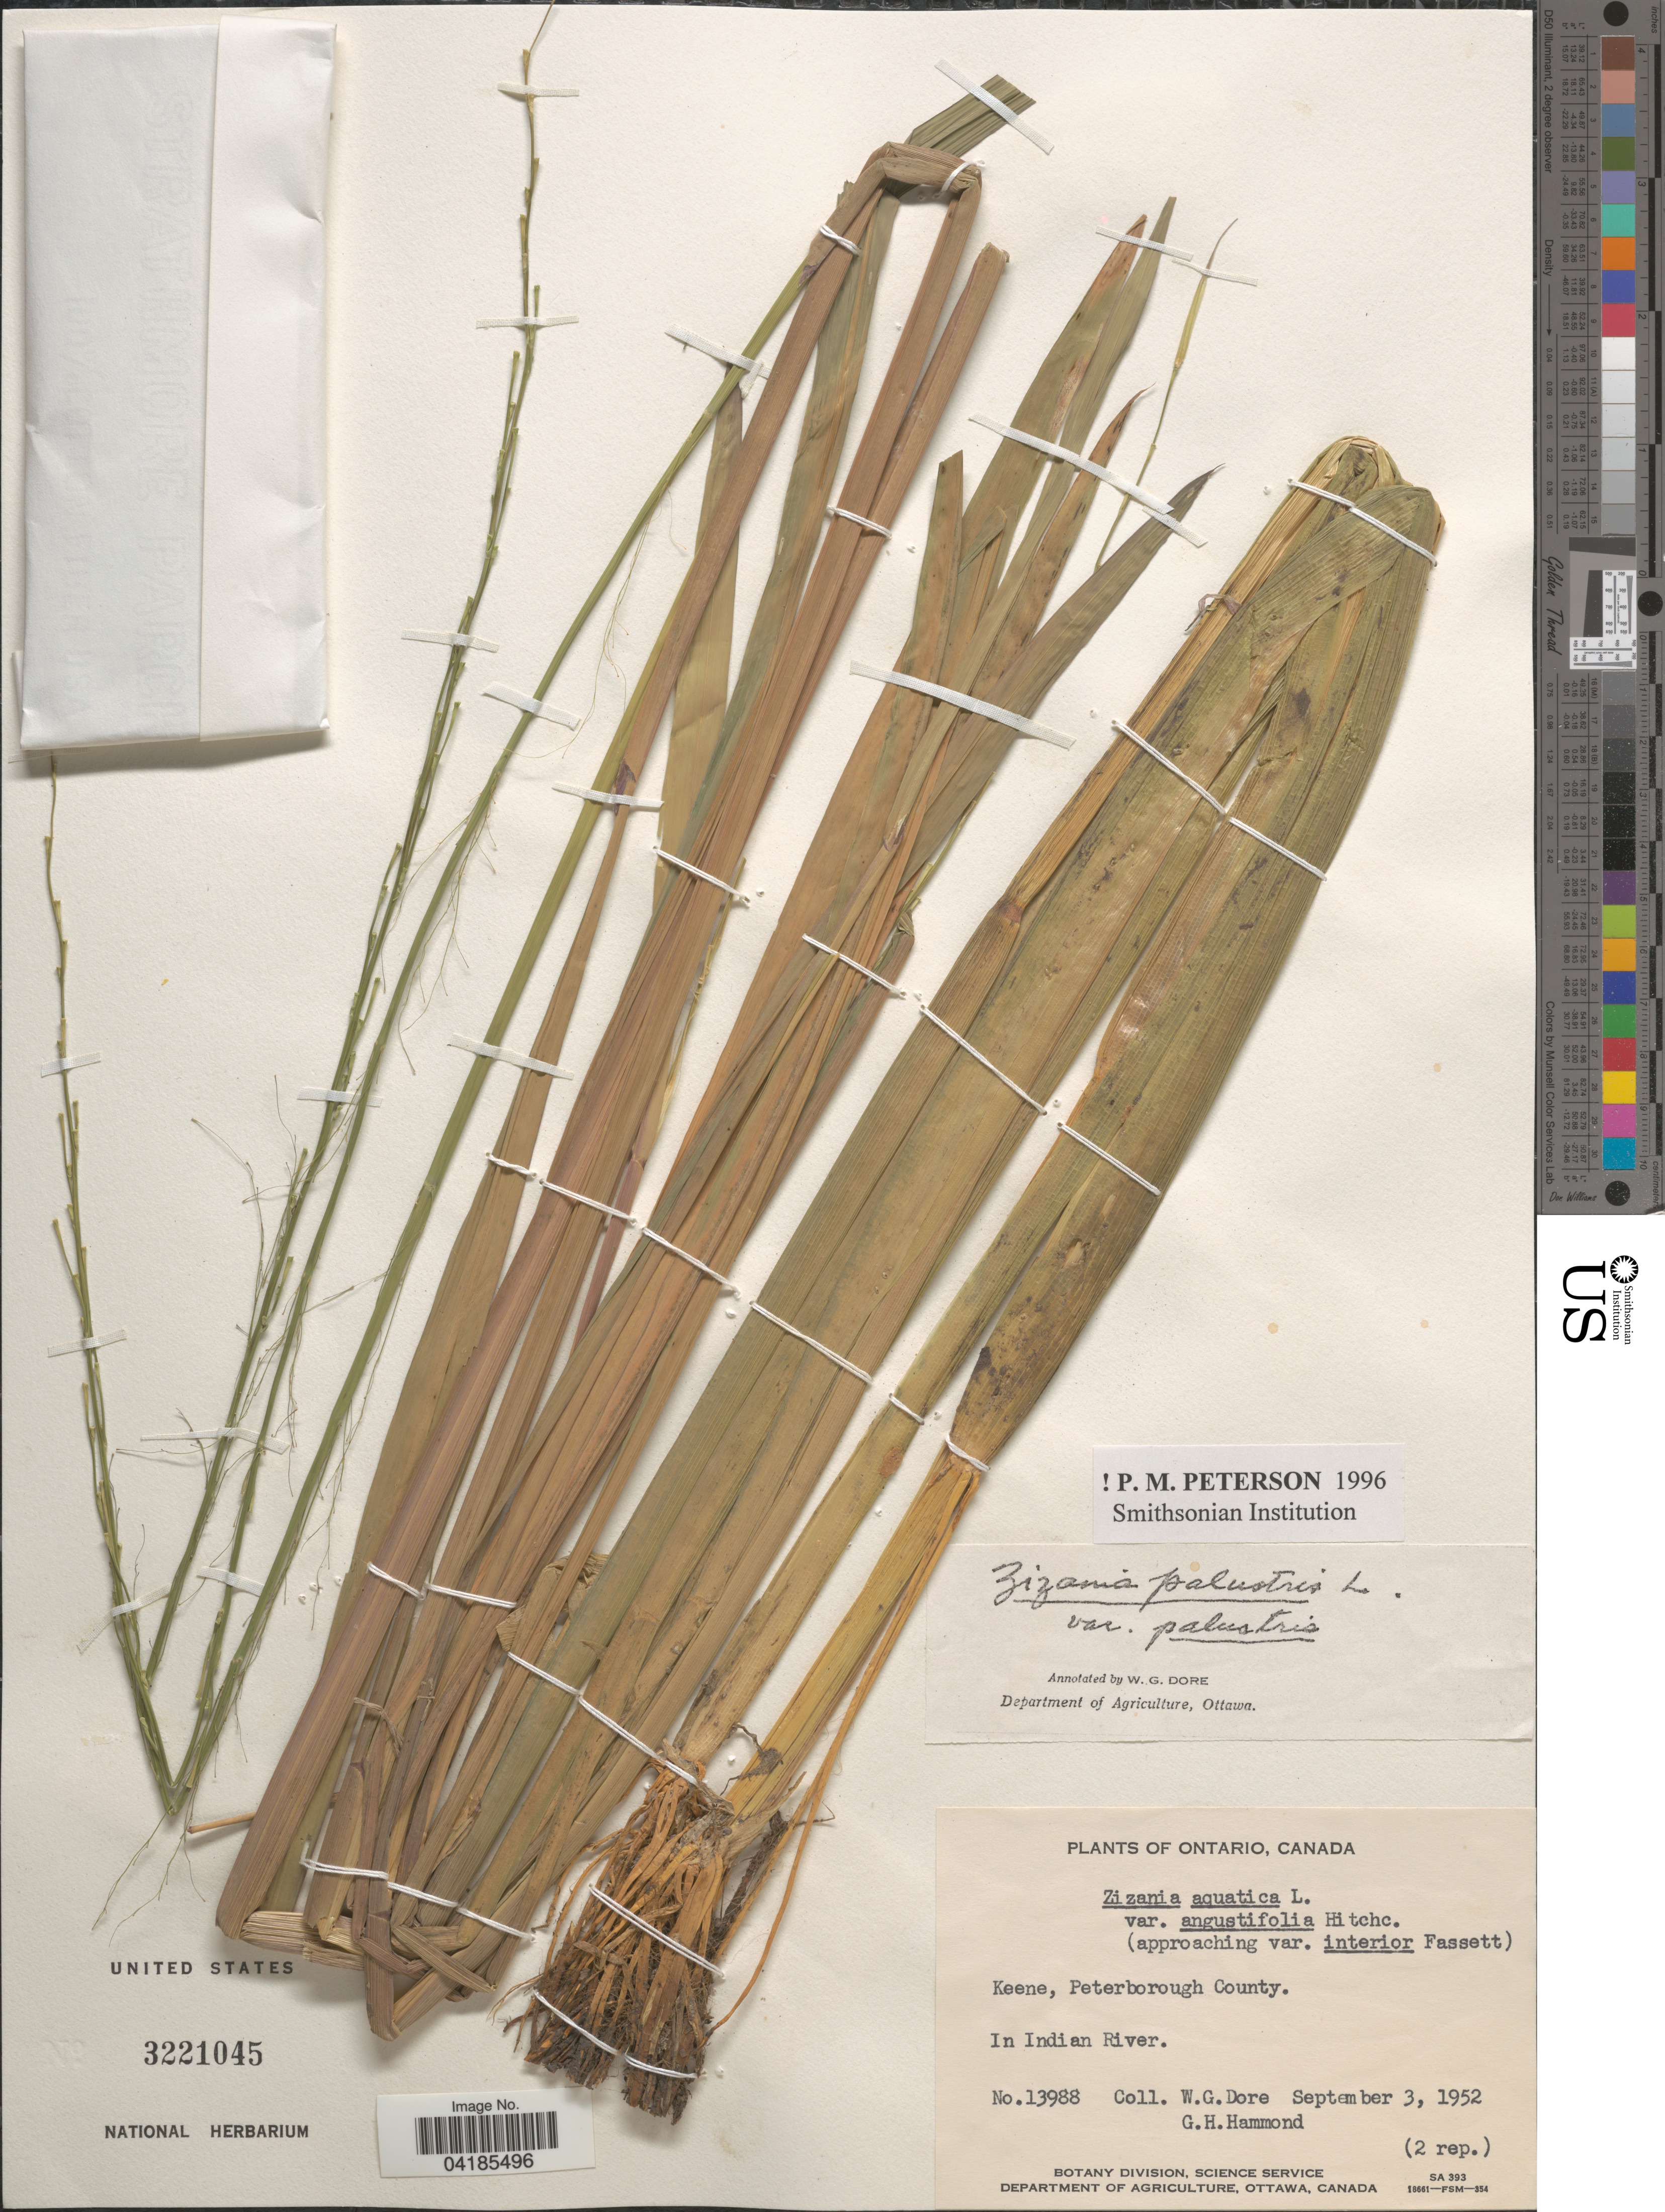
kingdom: Plantae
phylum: Tracheophyta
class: Liliopsida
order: Poales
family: Poaceae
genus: Zizania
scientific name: Zizania palustris var. palustris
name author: L.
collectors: W. Dore & G. Hammond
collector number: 13988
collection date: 1952-09-03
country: Canada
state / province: Ontario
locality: Keene, Peterborough County. In Indian River.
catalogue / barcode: US 3221045